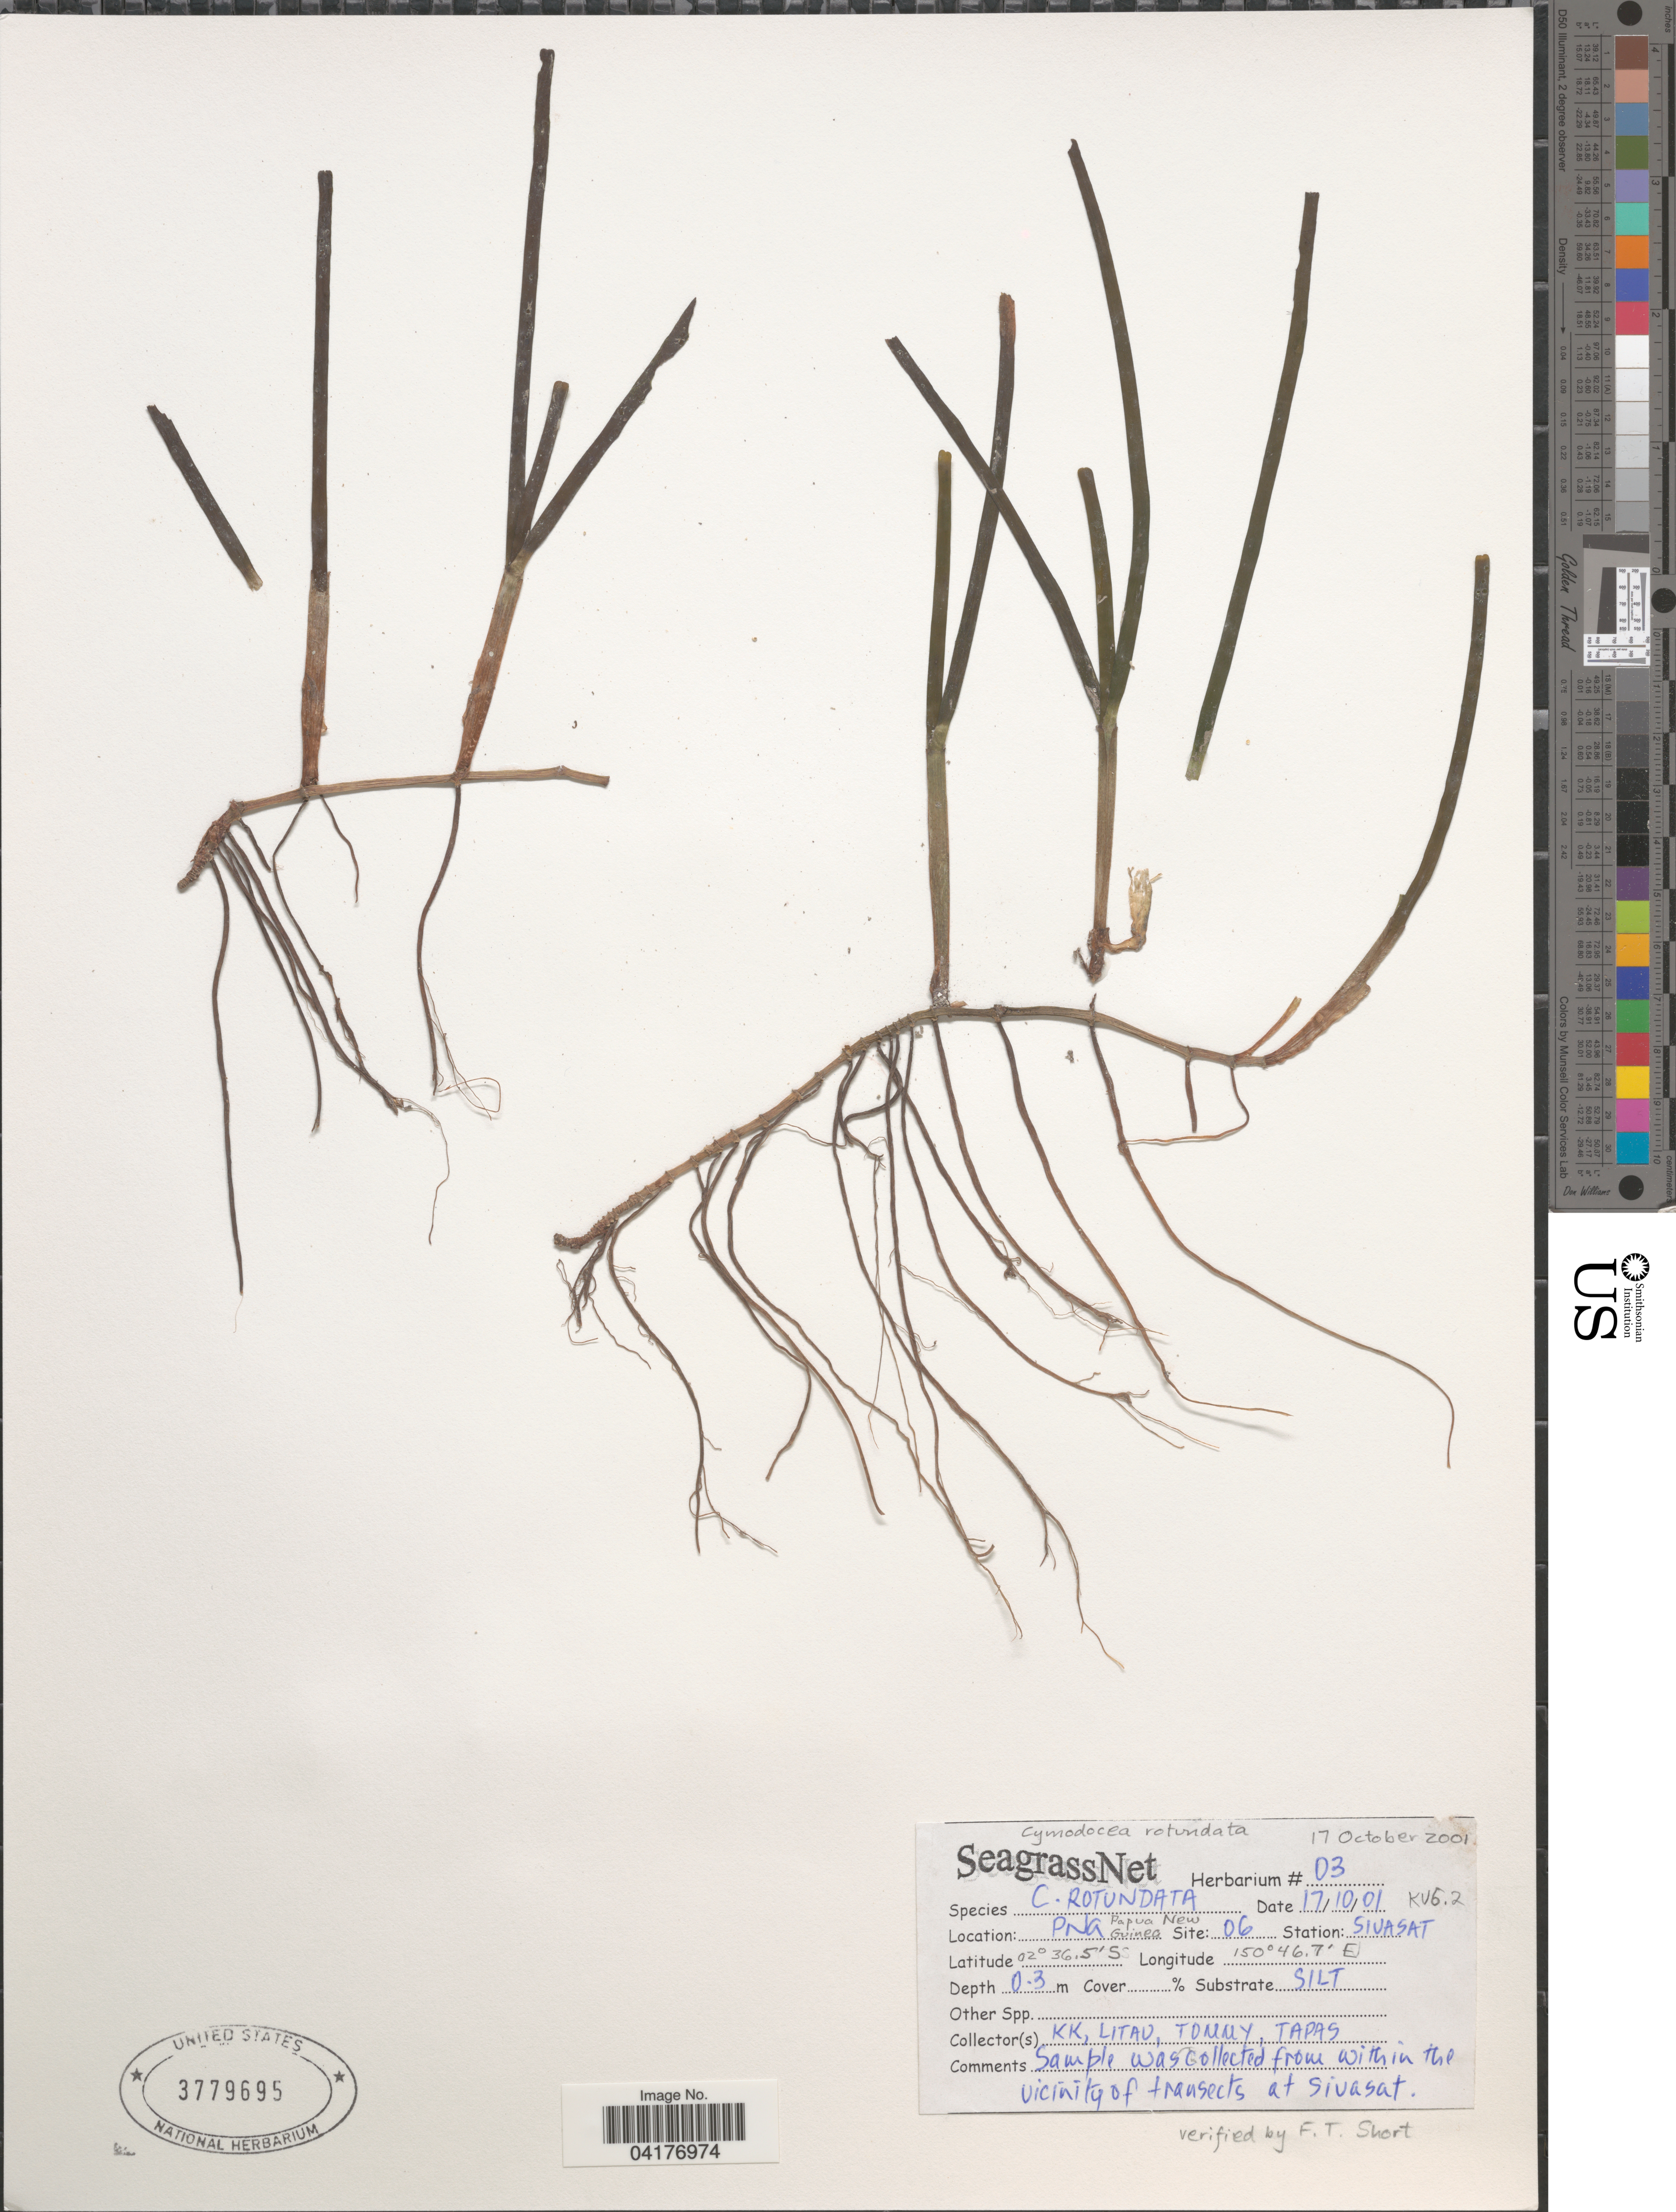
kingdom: Plantae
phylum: Tracheophyta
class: Liliopsida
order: Alismatales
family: Cymodoceaceae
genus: Cymodocea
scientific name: Cymodocea rotundata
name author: Asch. & Schweinf.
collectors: K. K., Litau, Tommy & Tapas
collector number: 03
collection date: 2001-10-17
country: Papua New Guinea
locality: PNA. Site: 06 Station: SIUSAT.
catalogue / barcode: US 3779695